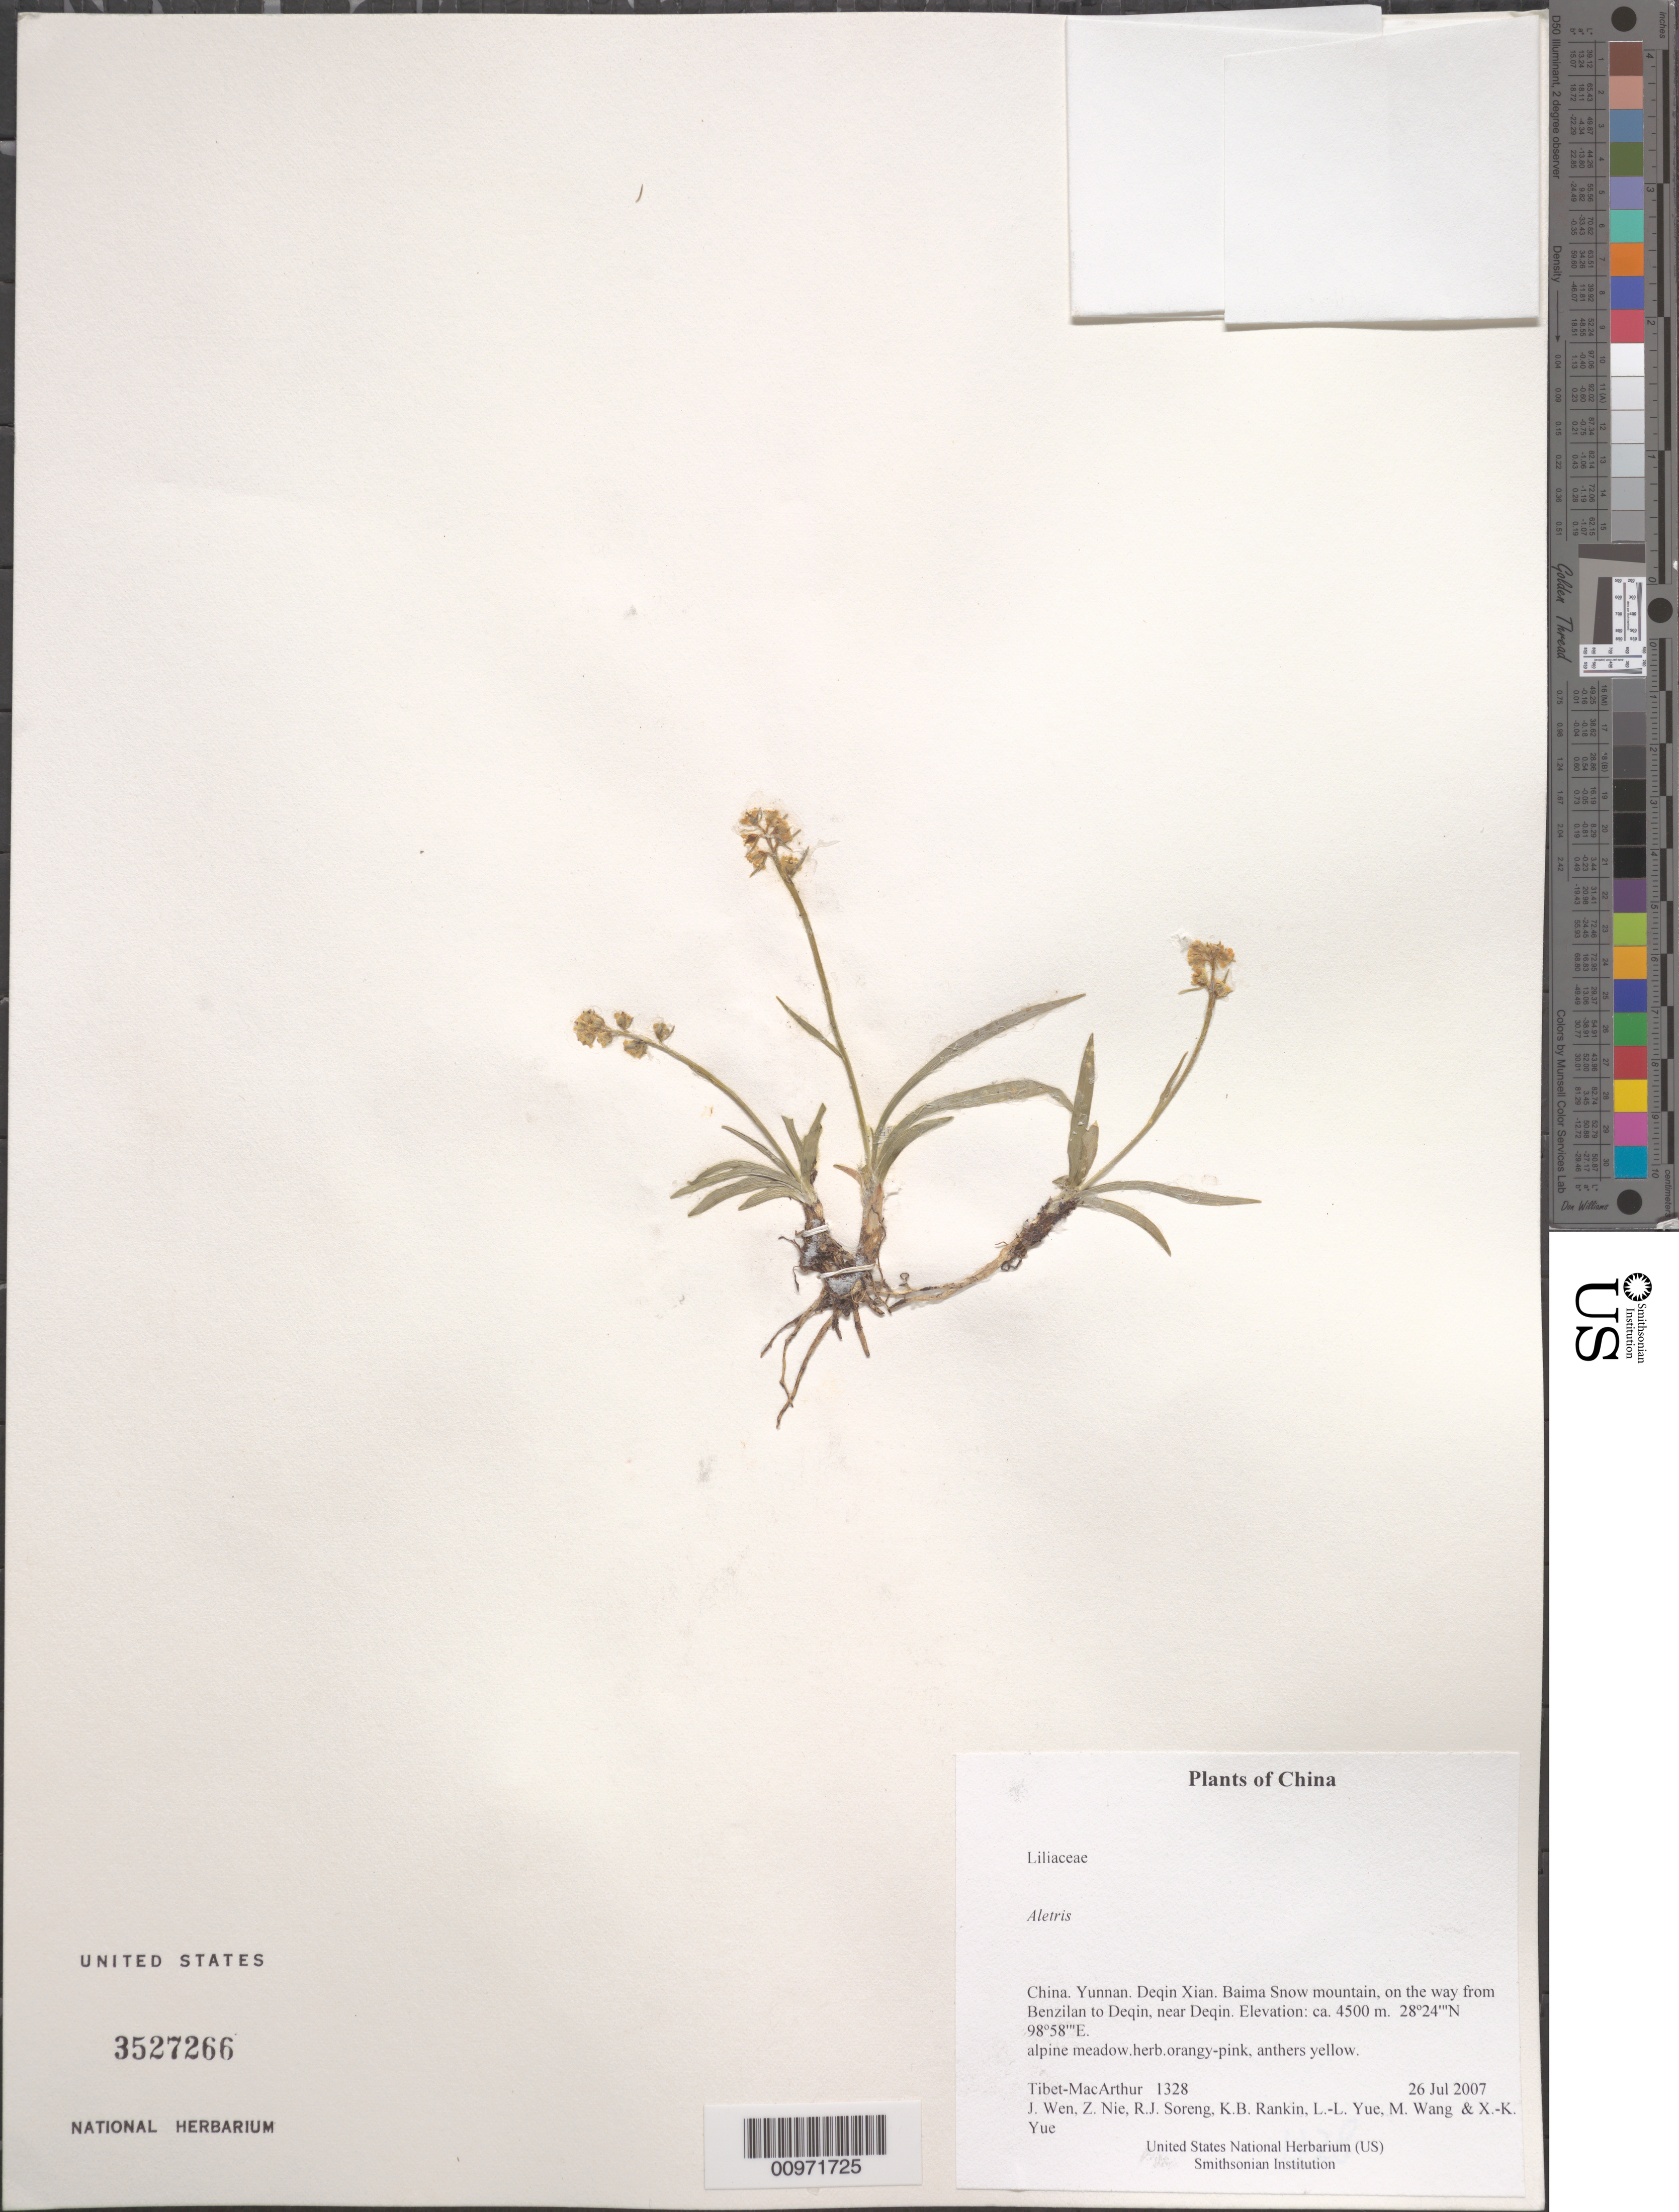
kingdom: Plantae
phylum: Tracheophyta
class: Liliopsida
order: Dioscoreales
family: Nartheciaceae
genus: Aletris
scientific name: Aletris sp.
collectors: Tibet-MacArthur, J. Wen, Z. Nie, R. J. Soreng, K. Rankin, L. Yue, M. Wang & X. Yue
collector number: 1328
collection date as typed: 26 Jul 2007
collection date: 2007-07-26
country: China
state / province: Yunnan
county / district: Deqin Xian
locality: Baima Snow mountain, on the way from Benzilan to Deqin, near Deqin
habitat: alpine meadow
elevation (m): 4500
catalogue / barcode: US 3527266